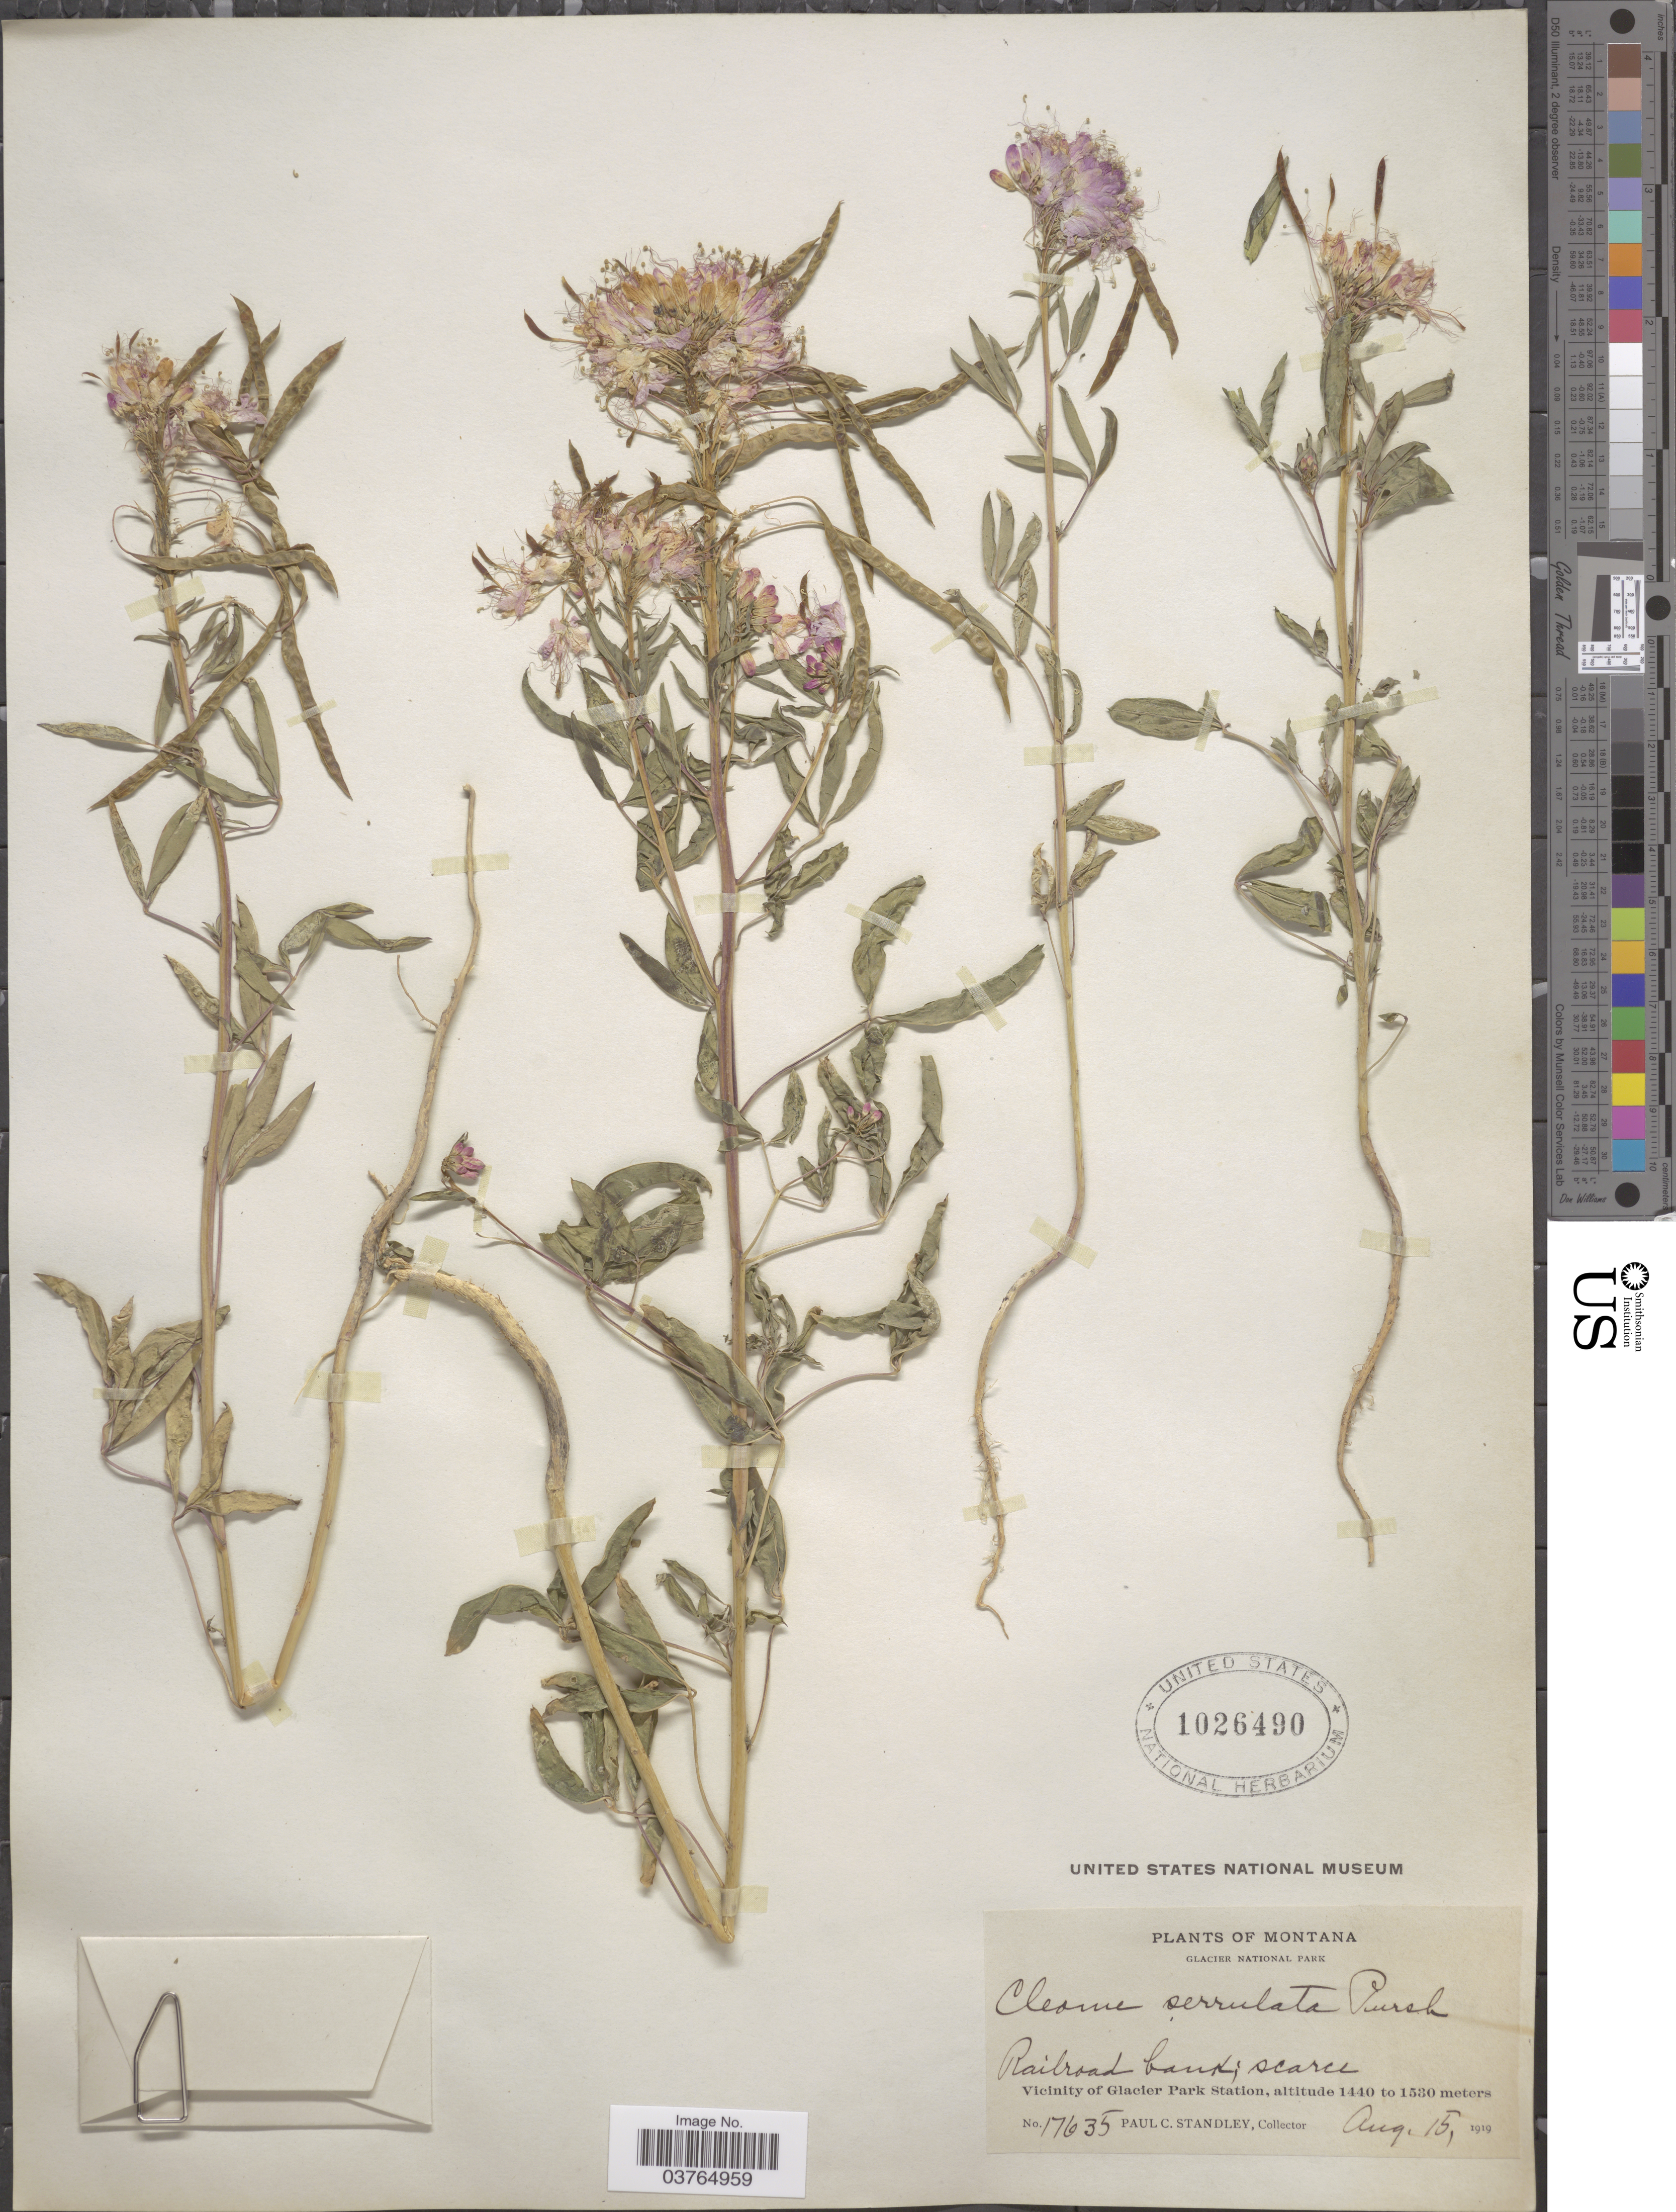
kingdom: Plantae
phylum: Tracheophyta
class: Magnoliopsida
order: Brassicales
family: Cleomaceae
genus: Cleomella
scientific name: Cleomella serrulata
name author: (Pursh) Roalson & J.C. Hall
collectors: P. C. Standley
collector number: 17635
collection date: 1919-08-15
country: United States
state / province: Montana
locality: Glacier National Park. Vicinity of Glacier Park Station.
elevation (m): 1440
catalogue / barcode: US 1026490